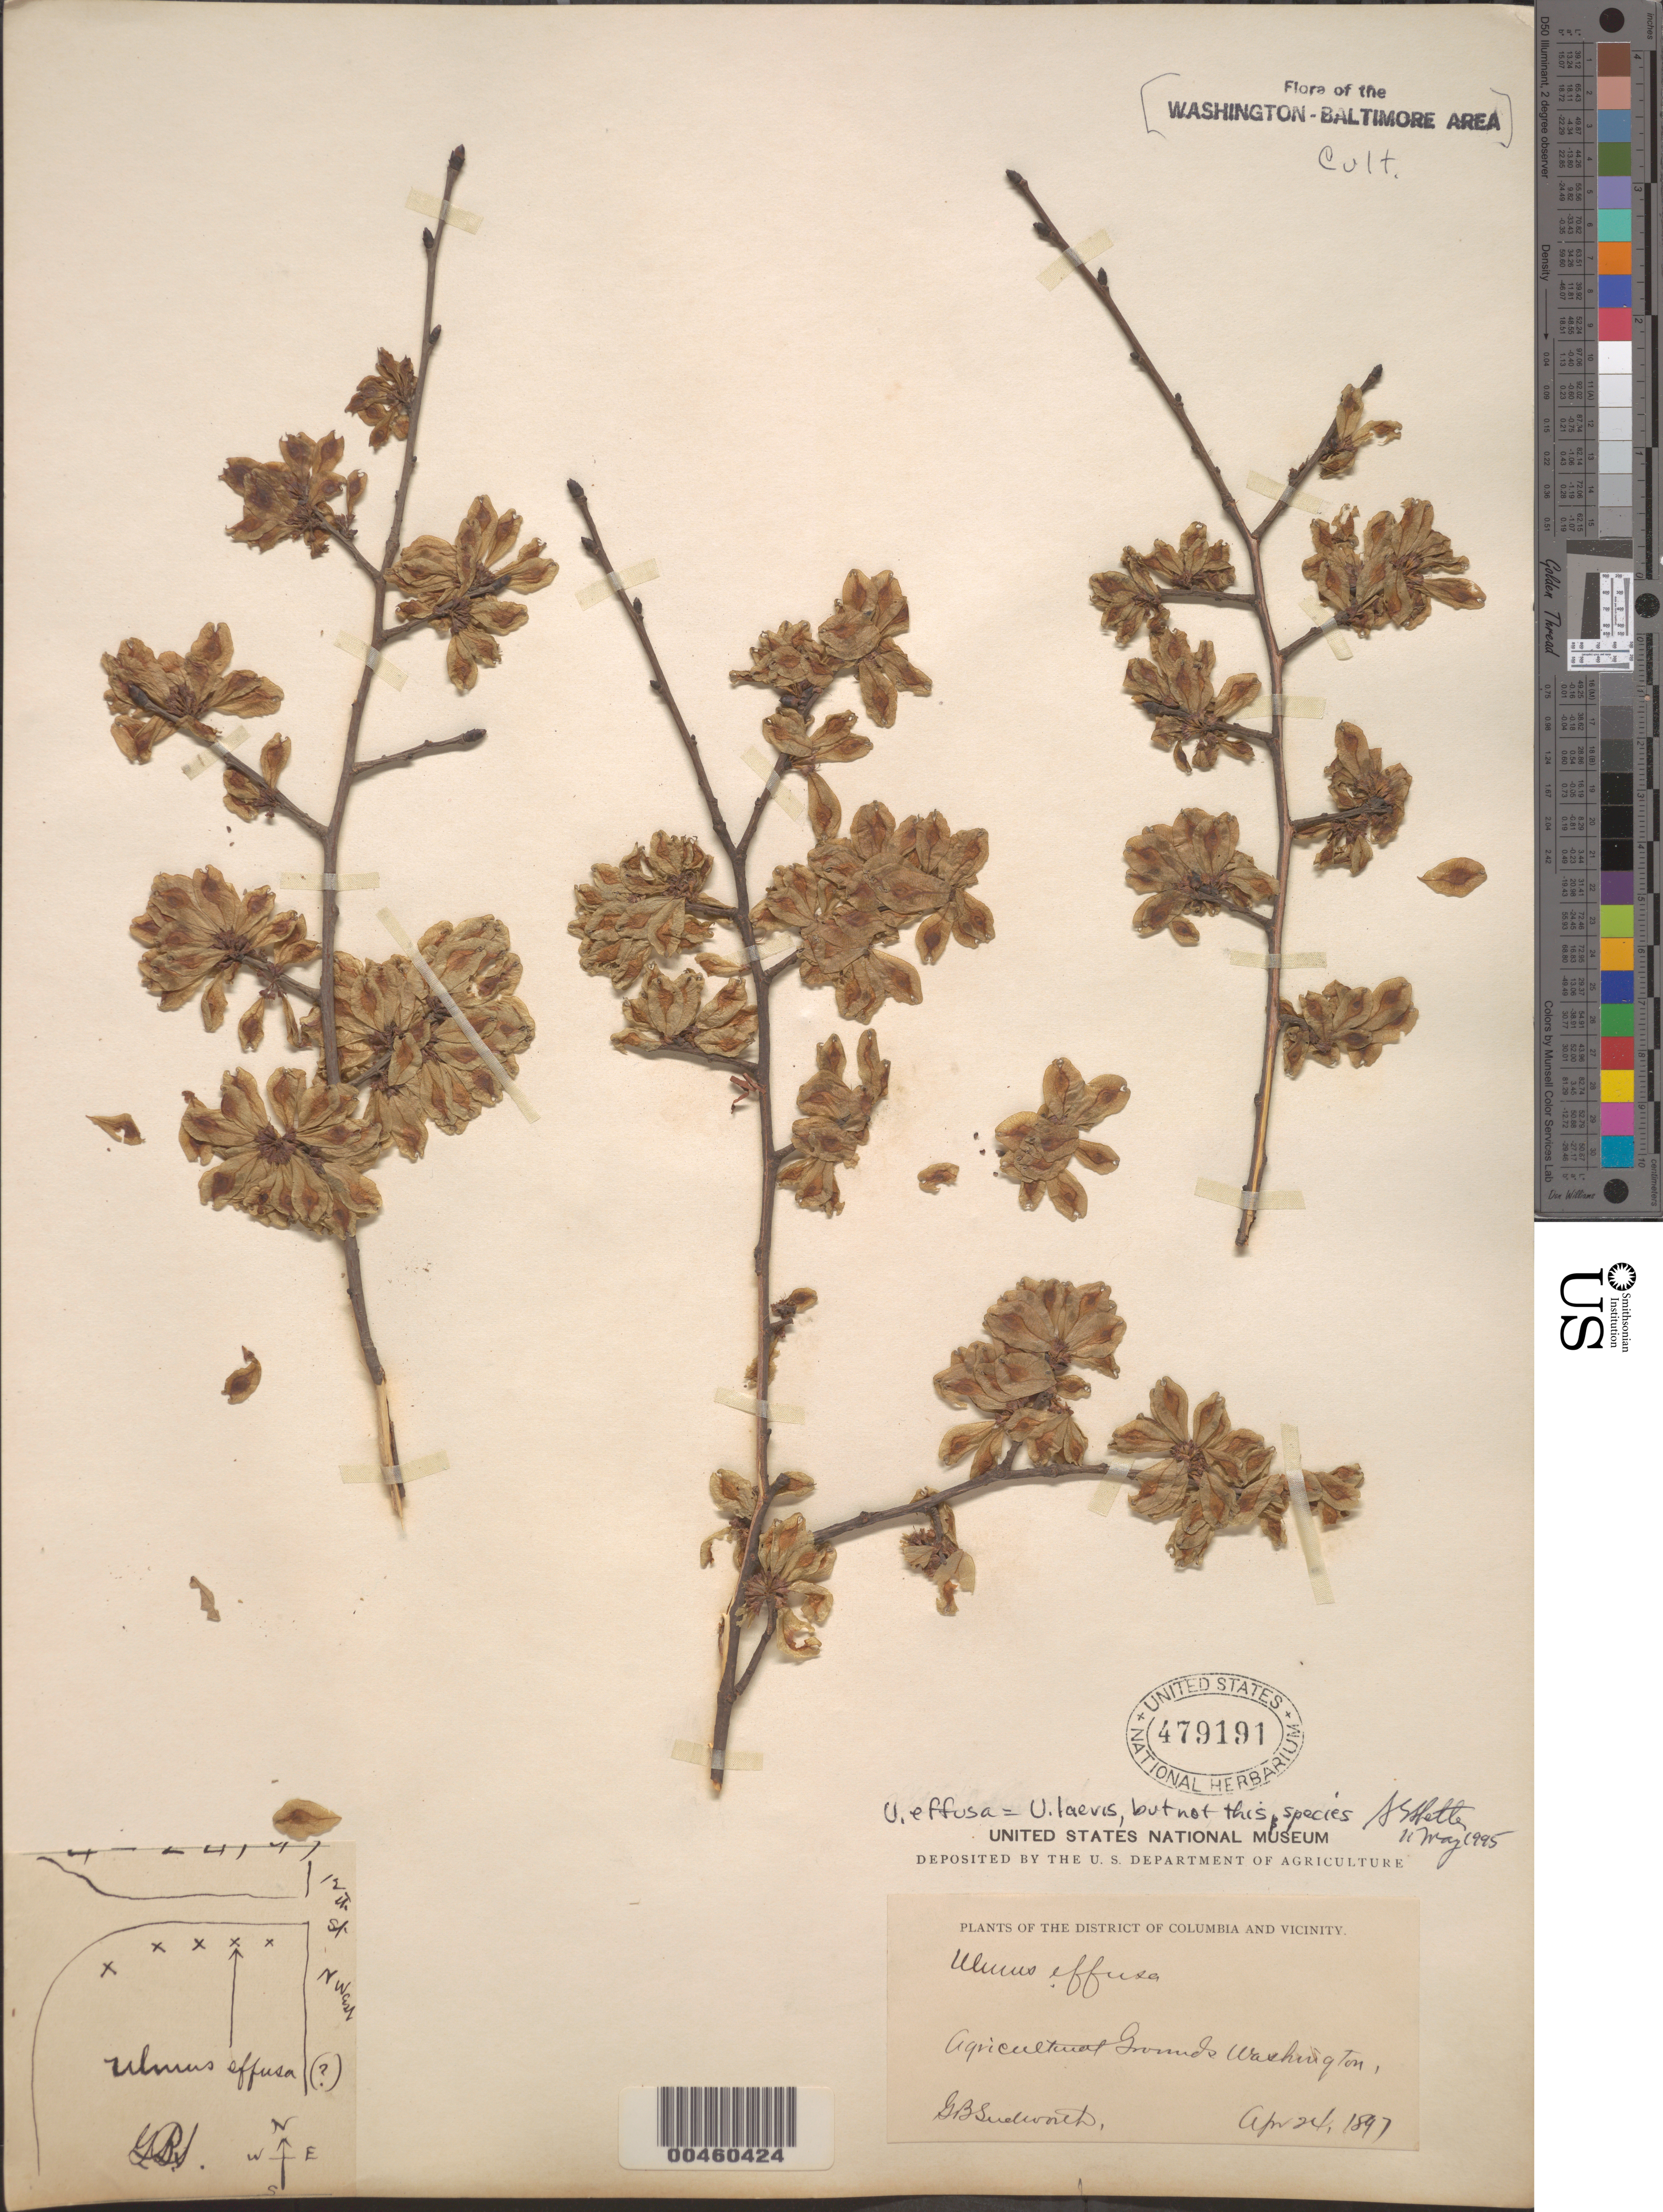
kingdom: Plantae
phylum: Tracheophyta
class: Magnoliopsida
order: Rosales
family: Ulmaceae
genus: Ulmus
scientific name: Ulmus sp.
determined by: Shetler, Stanwyn G., (US), NMNH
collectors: G. B. Sudworth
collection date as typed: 24 Apr 1897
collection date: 1897-04-24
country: United States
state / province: District of Columbia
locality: Agricultural grounds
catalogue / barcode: US 479191